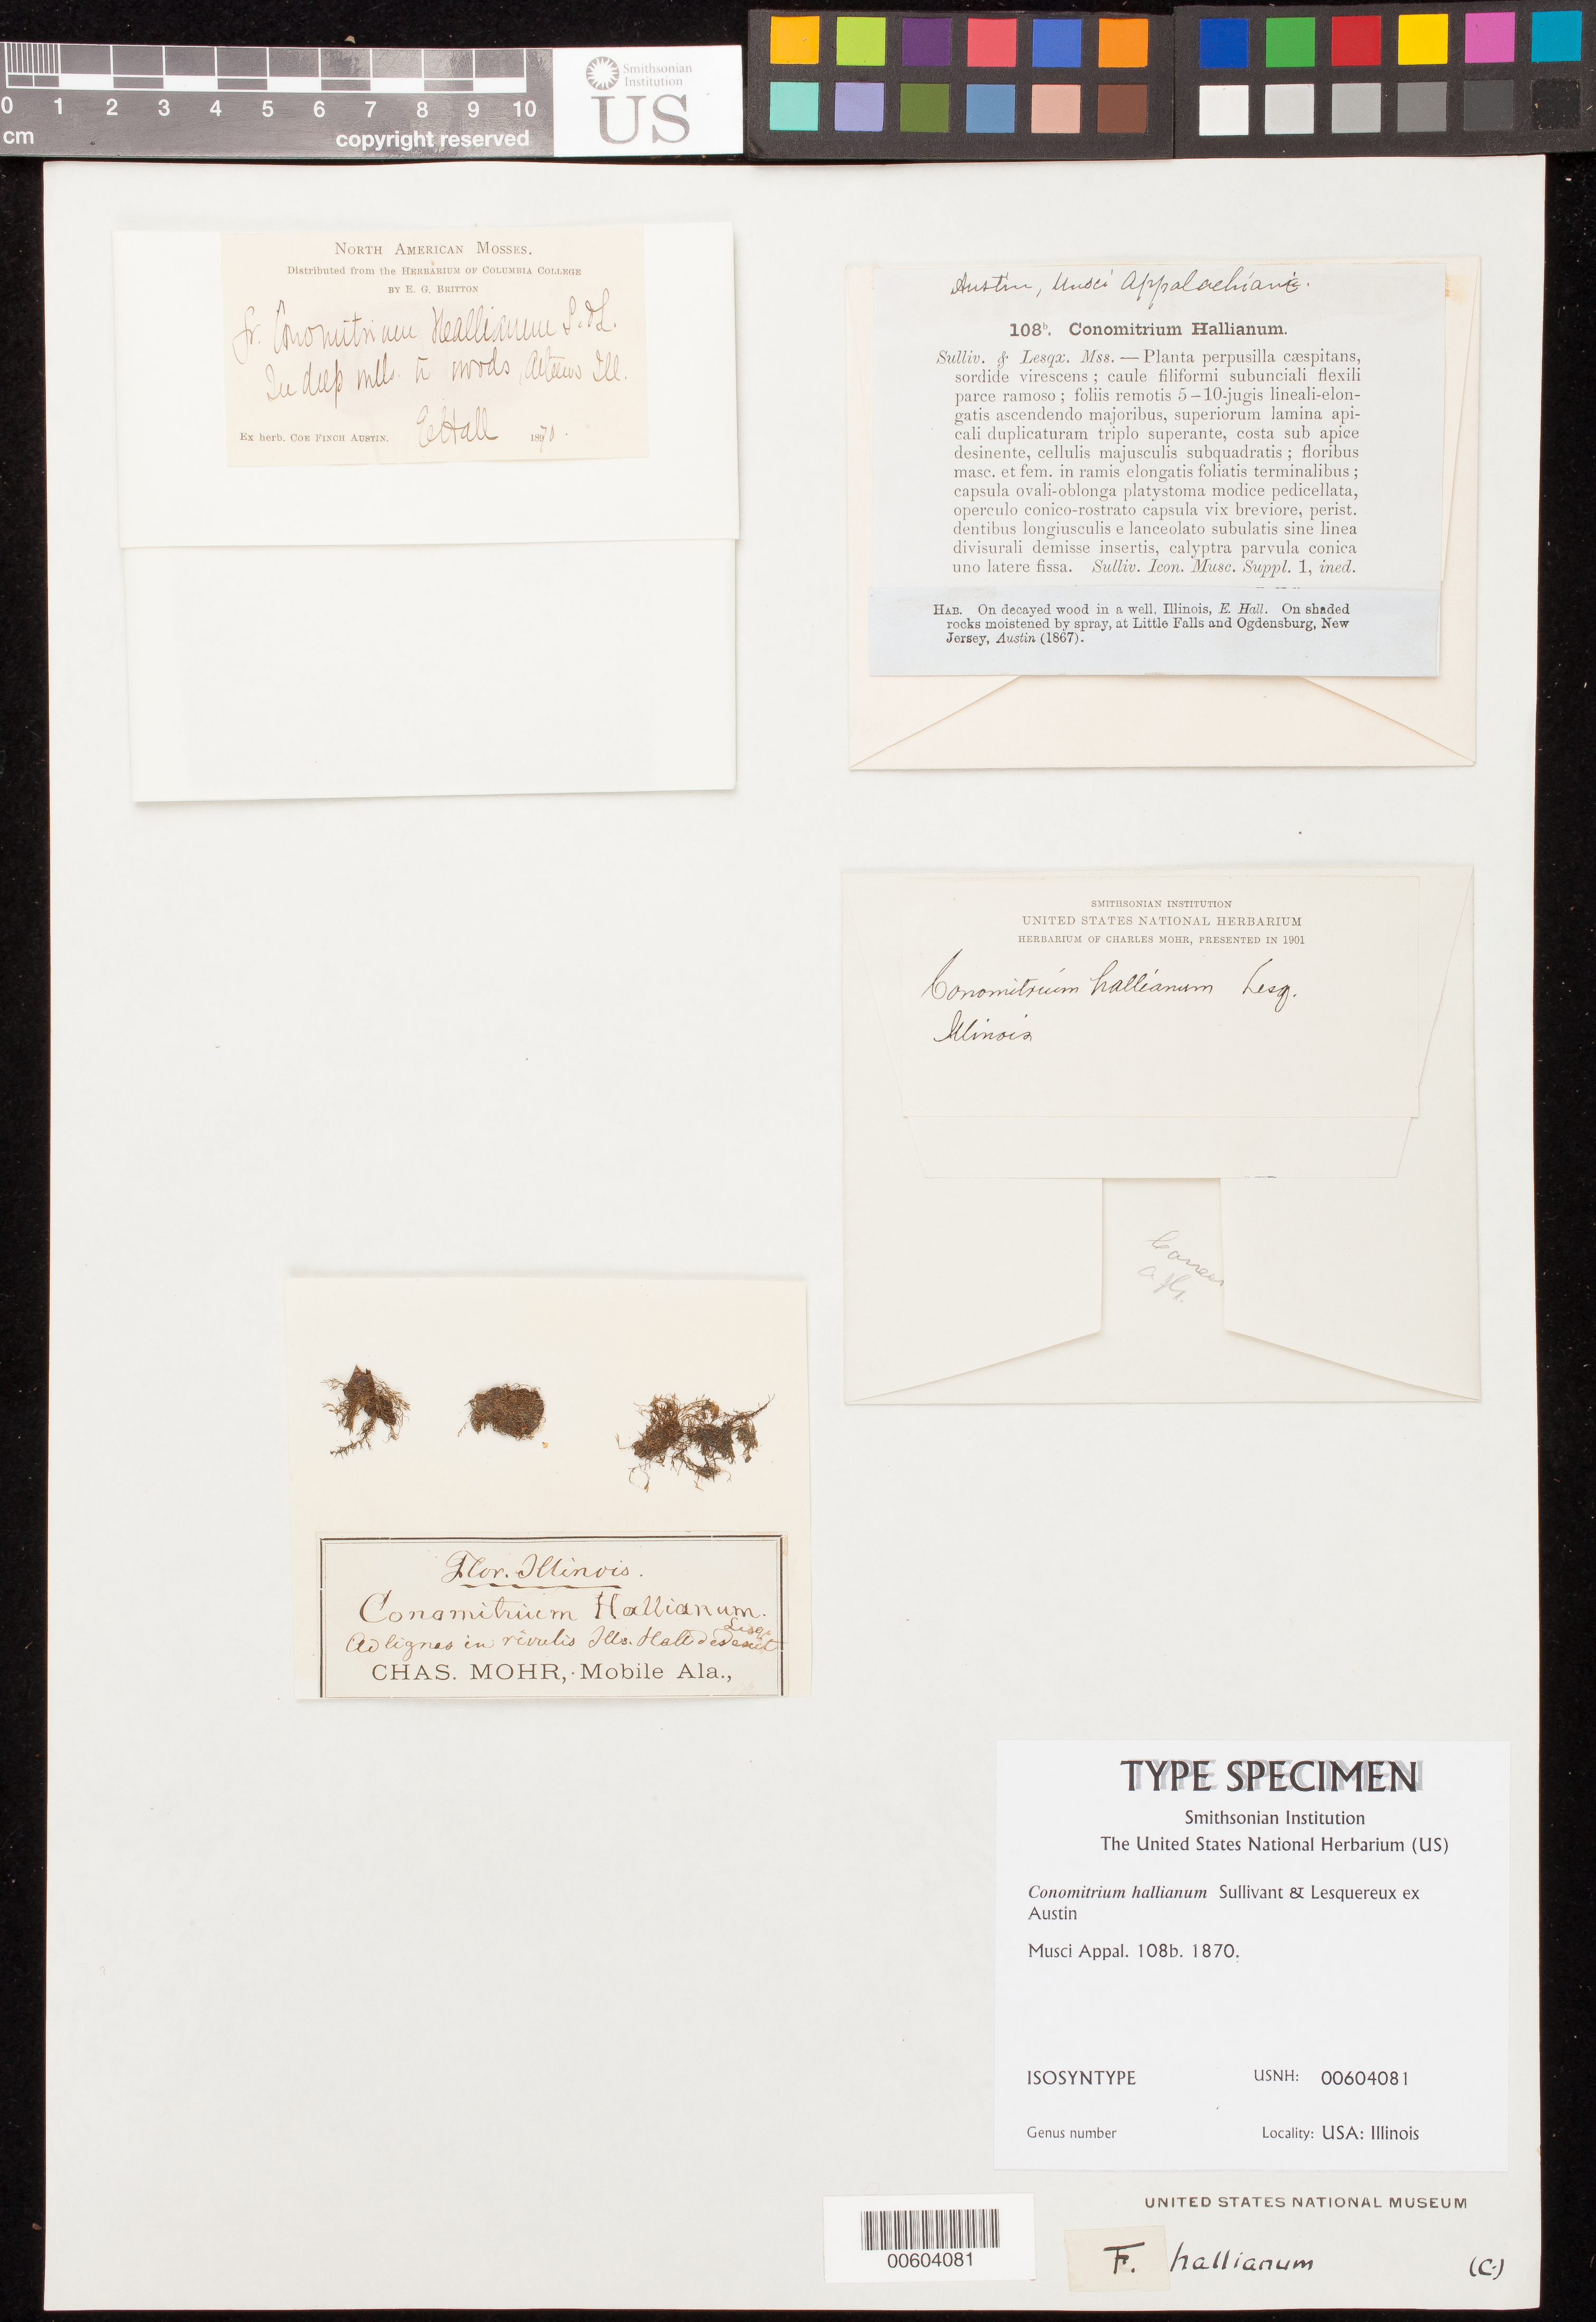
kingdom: Plantae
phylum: Bryophyta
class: Bryopsida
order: Dicranales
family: Fissidentaceae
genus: Conomitrium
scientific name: Conomitrium hallianum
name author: Sull. & Lesq. ex Austin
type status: Isosyntype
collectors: E. Hall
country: United States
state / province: Illinois